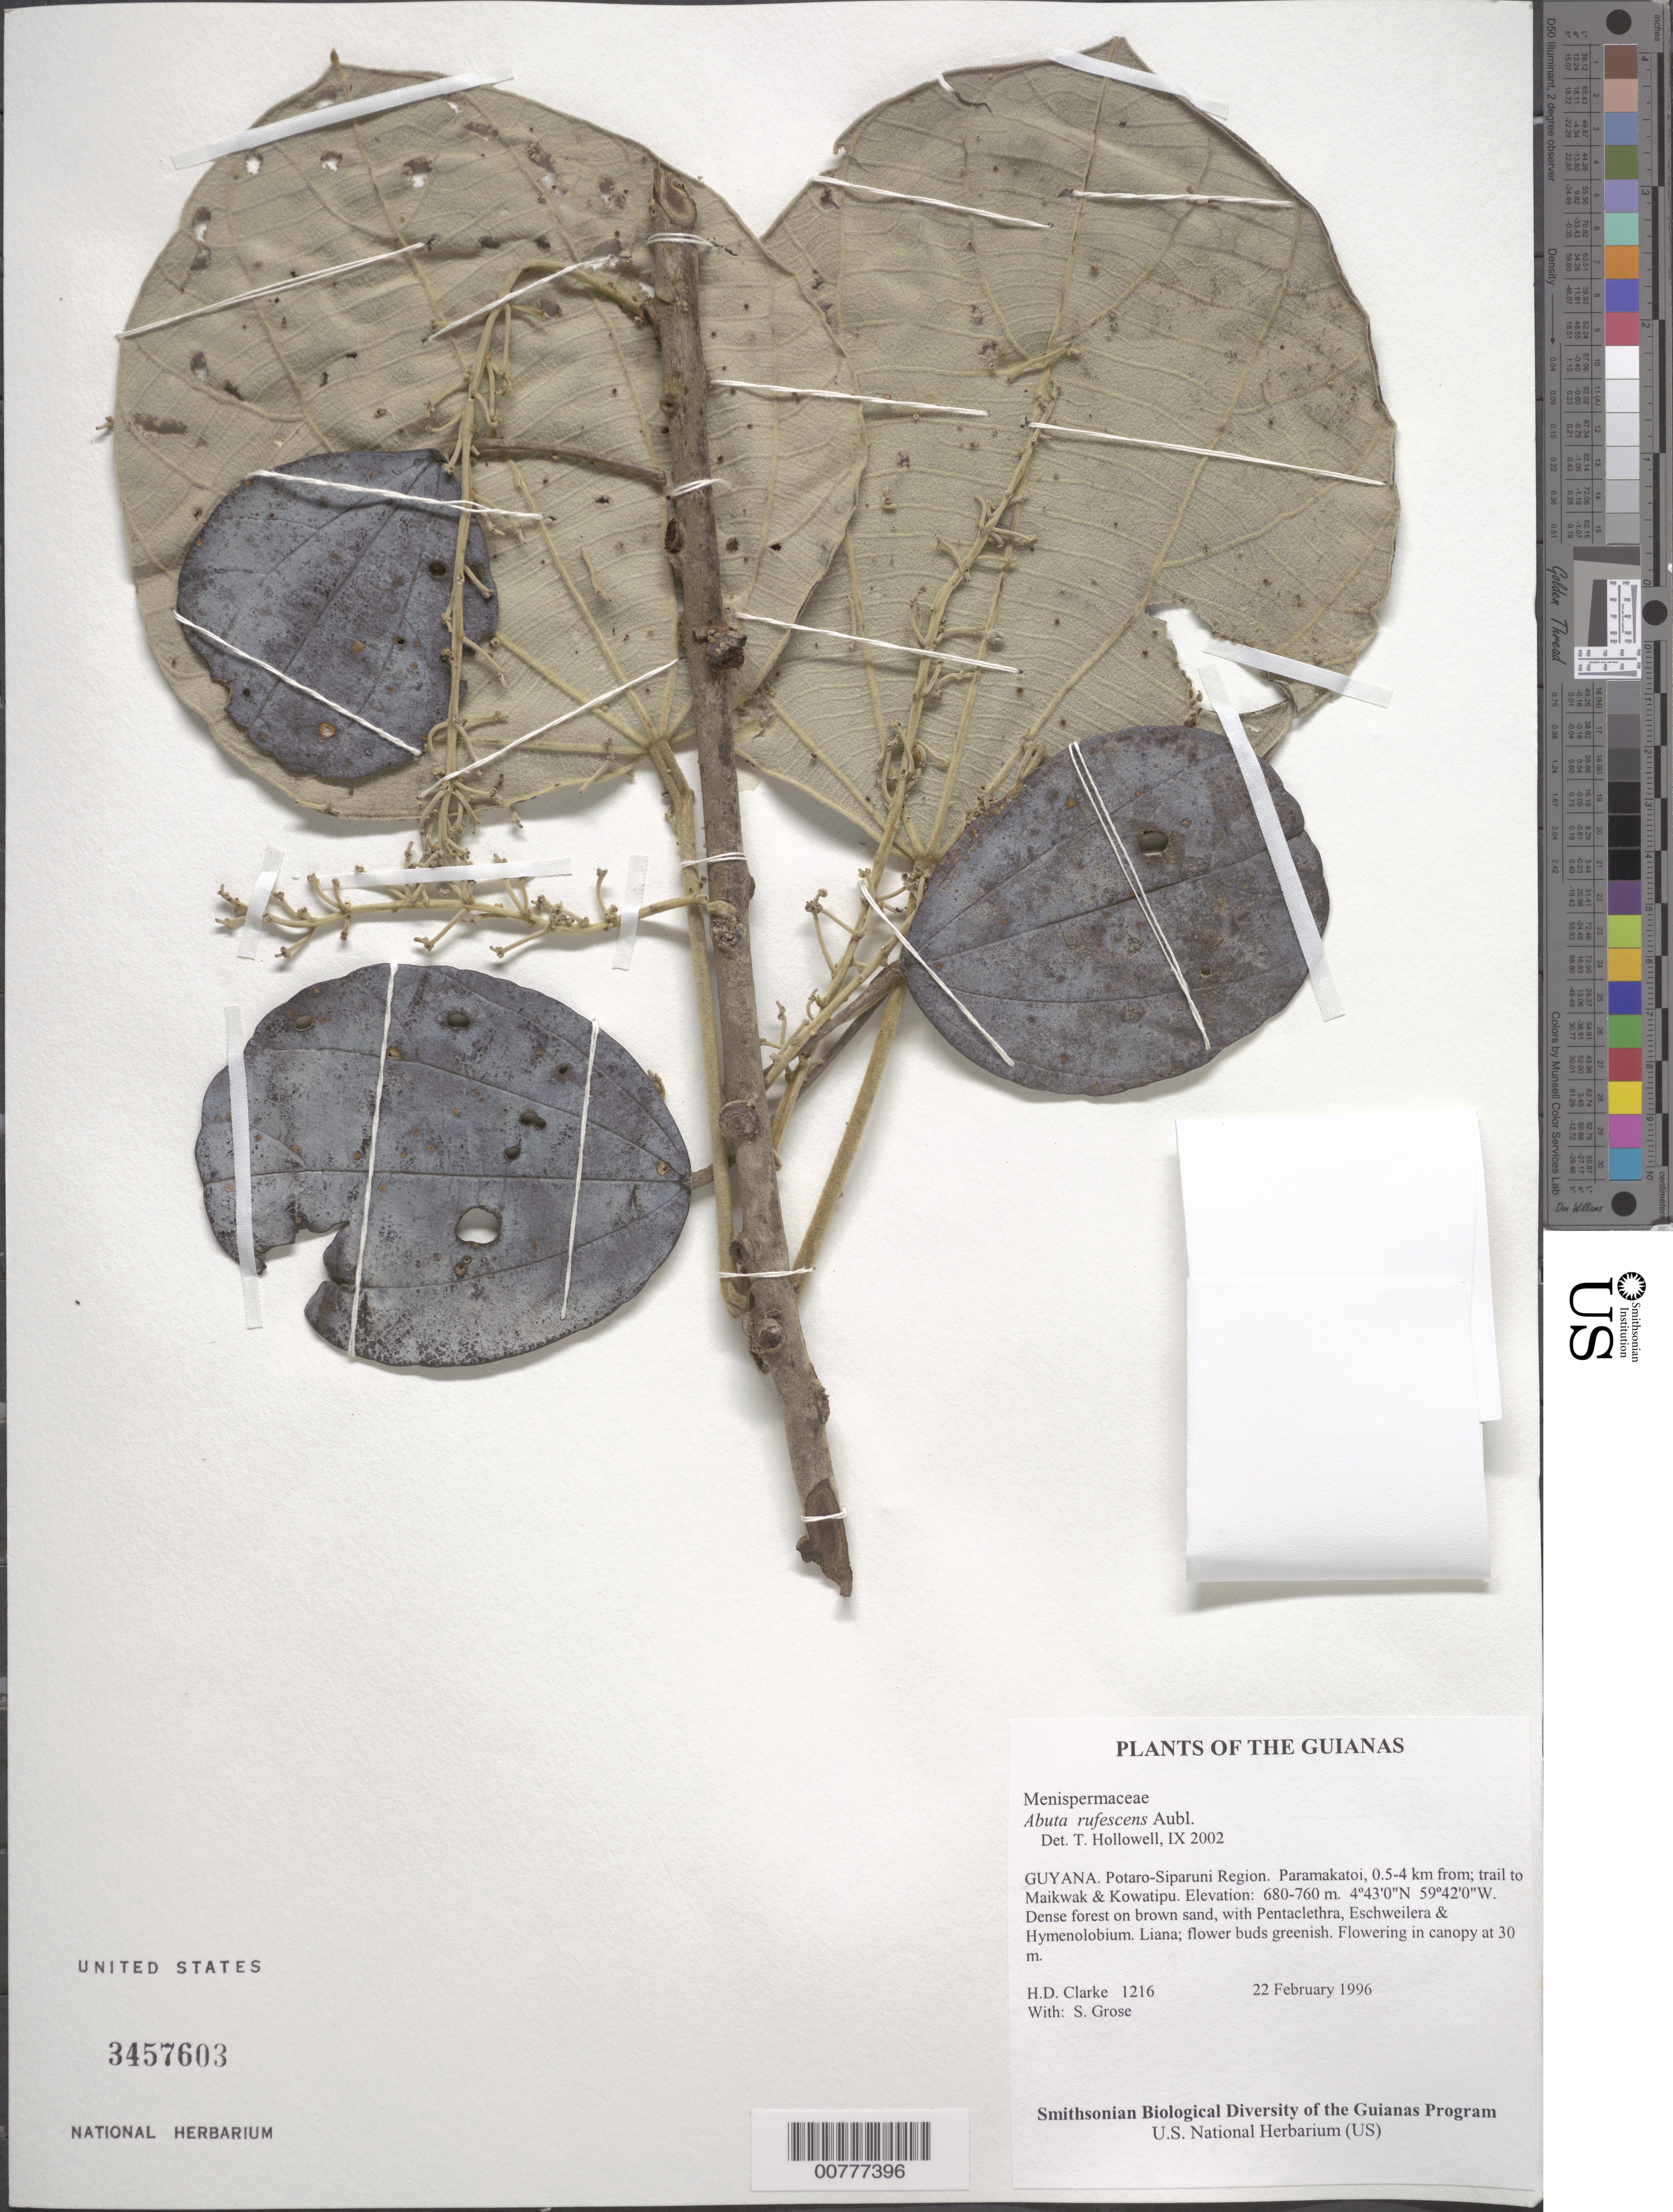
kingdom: Plantae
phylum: Tracheophyta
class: Magnoliopsida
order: Ranunculales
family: Menispermaceae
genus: Abuta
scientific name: Abuta rufescens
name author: Aubl.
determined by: Hollowell, T. H., (BOT), Smithsonian Institution - National Museum of Natural History (UNITED STATES)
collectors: H. D. Clarke & S. Grose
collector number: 1216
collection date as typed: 22 February 1996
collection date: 1996-02-22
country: Guyana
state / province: Potaro-Siparuni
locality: Paramakatoi, 0.5-4 km from; trail to Maikwak & Kowatipu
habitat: Dense forest on brown sand, with Pentaclethra, Eschweilera & Hymenolobium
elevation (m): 680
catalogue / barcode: US 3457603